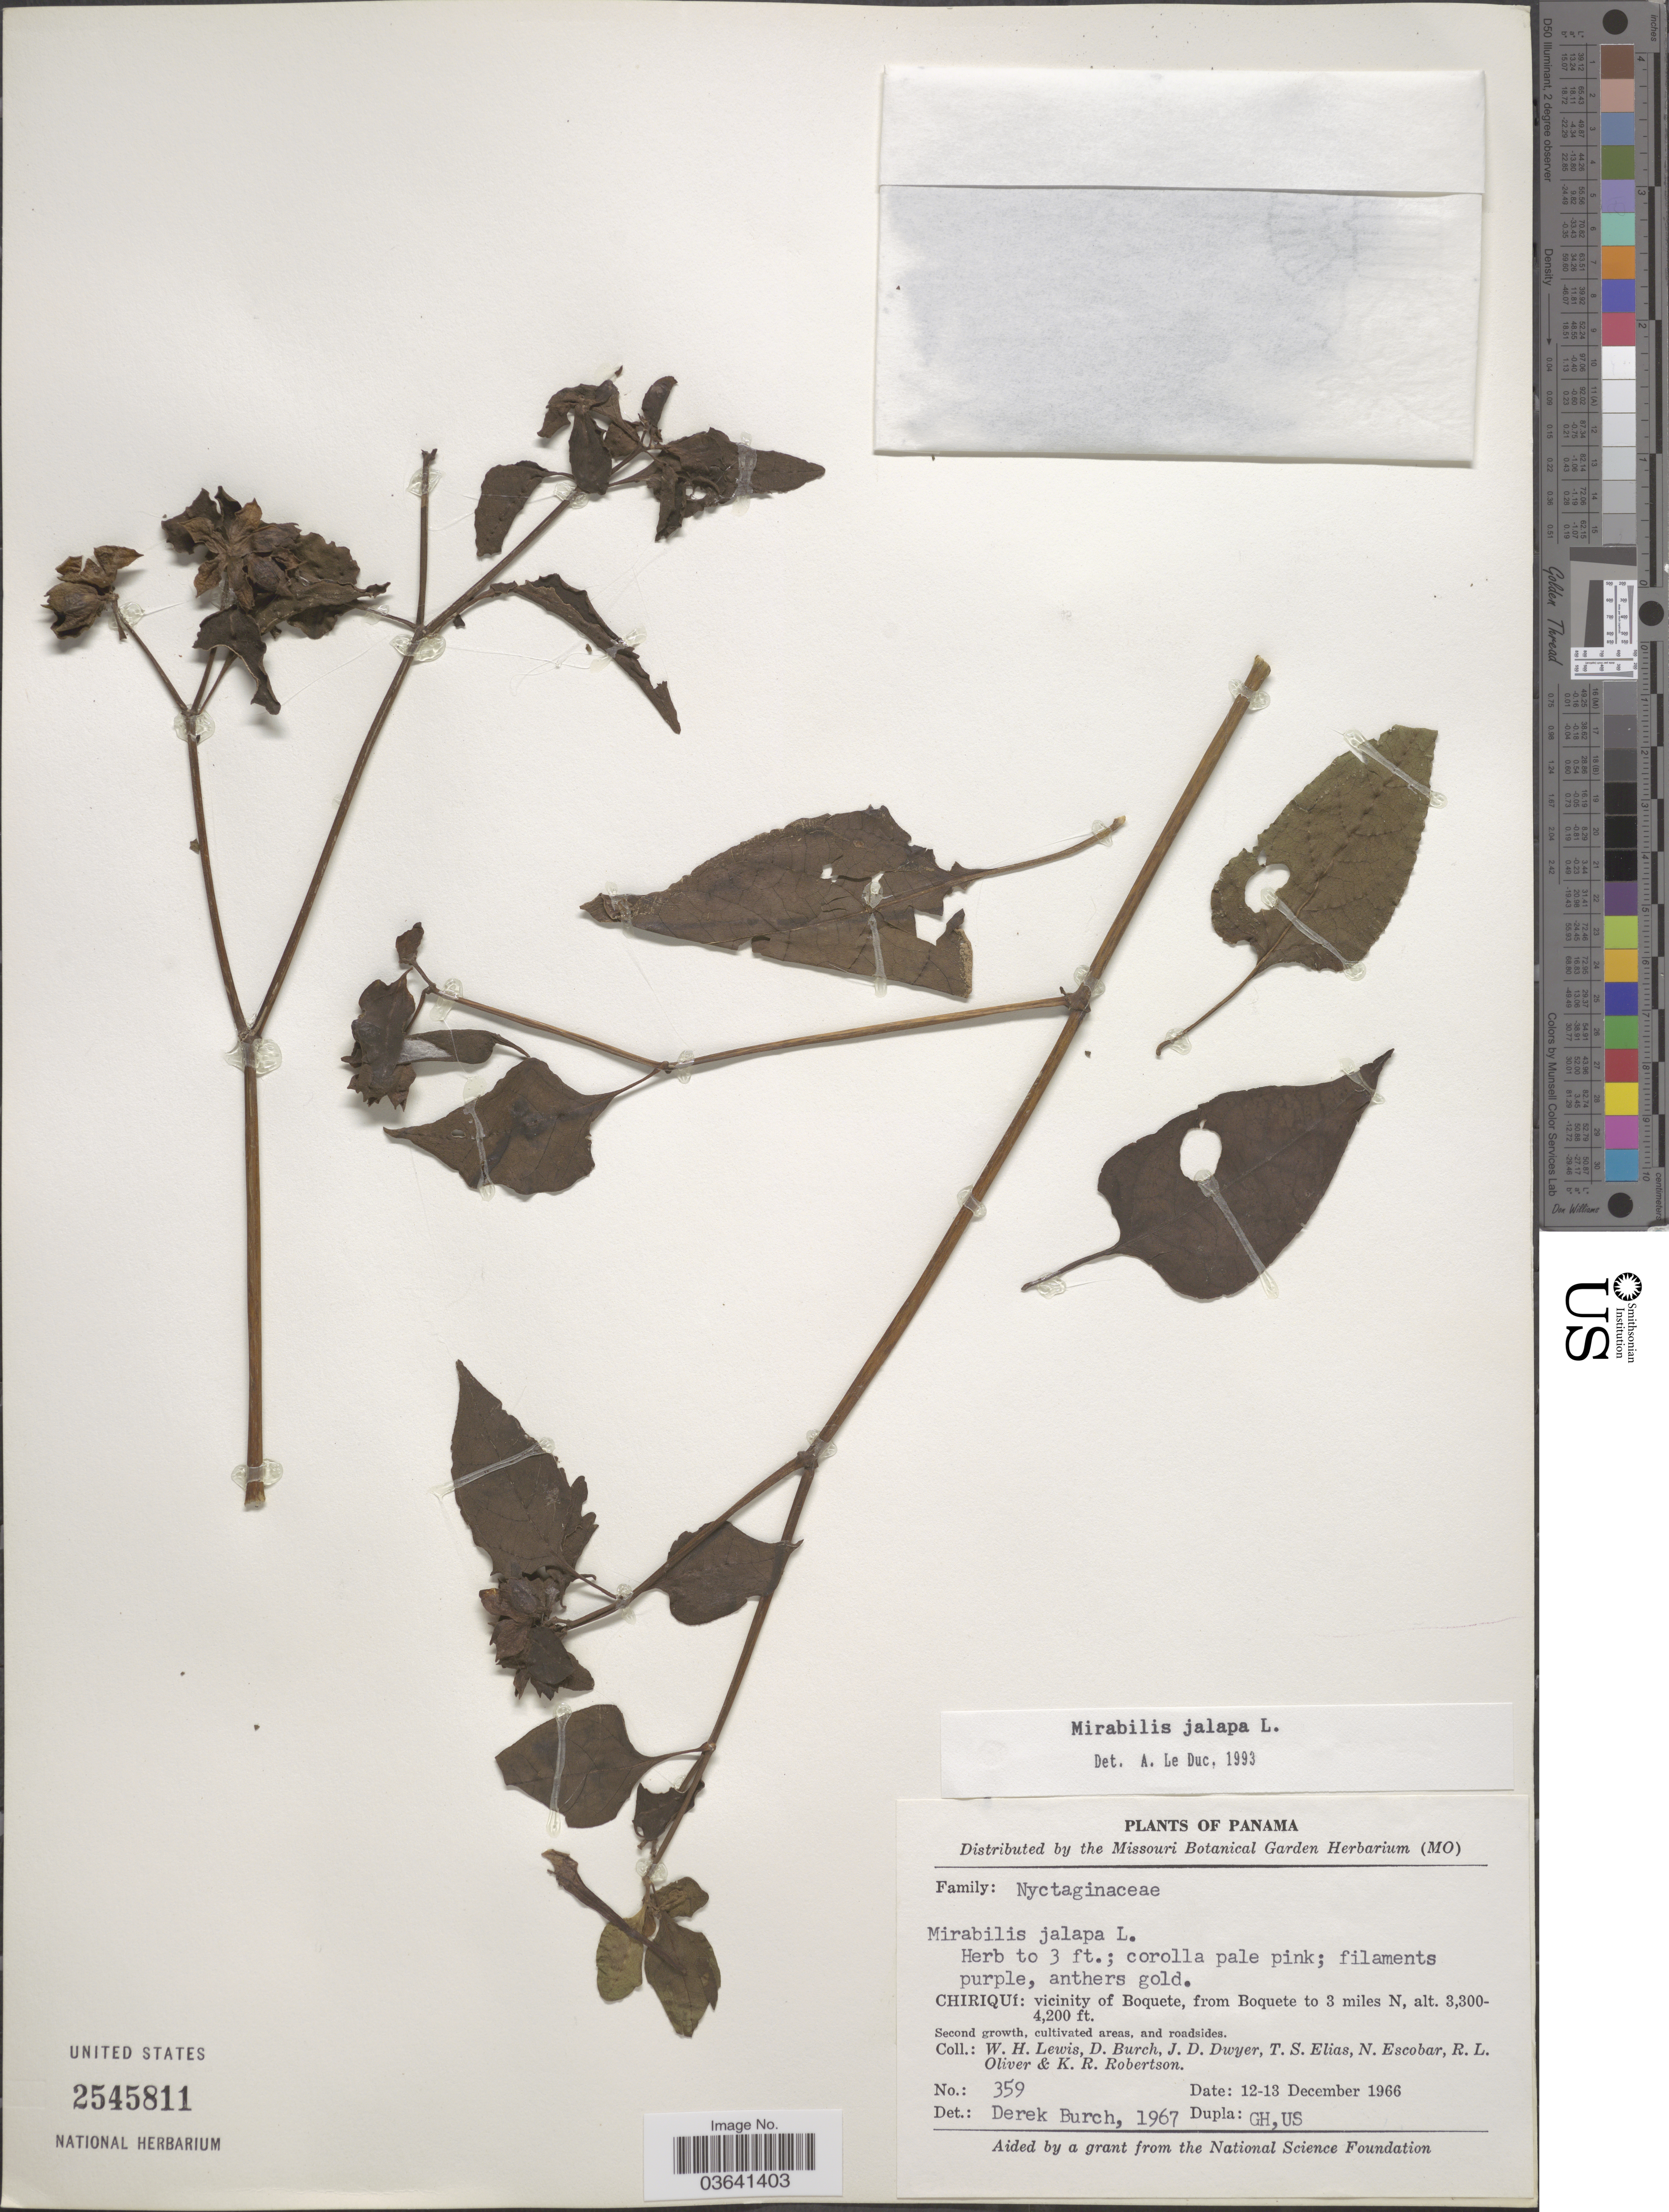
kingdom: Plantae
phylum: Tracheophyta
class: Magnoliopsida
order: Caryophyllales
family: Nyctaginaceae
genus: Mirabilis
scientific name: Mirabilis jalapa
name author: L.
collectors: W. H. Lewis, D. Burch, J. D. Dwyer, T. S. Elias & et al.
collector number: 359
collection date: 1966-12-12/1966-12-13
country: Panama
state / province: Chiriqui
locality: Vicinity of Boquete, from Boquete to 3 miles N.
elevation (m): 1006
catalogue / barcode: US 2545811